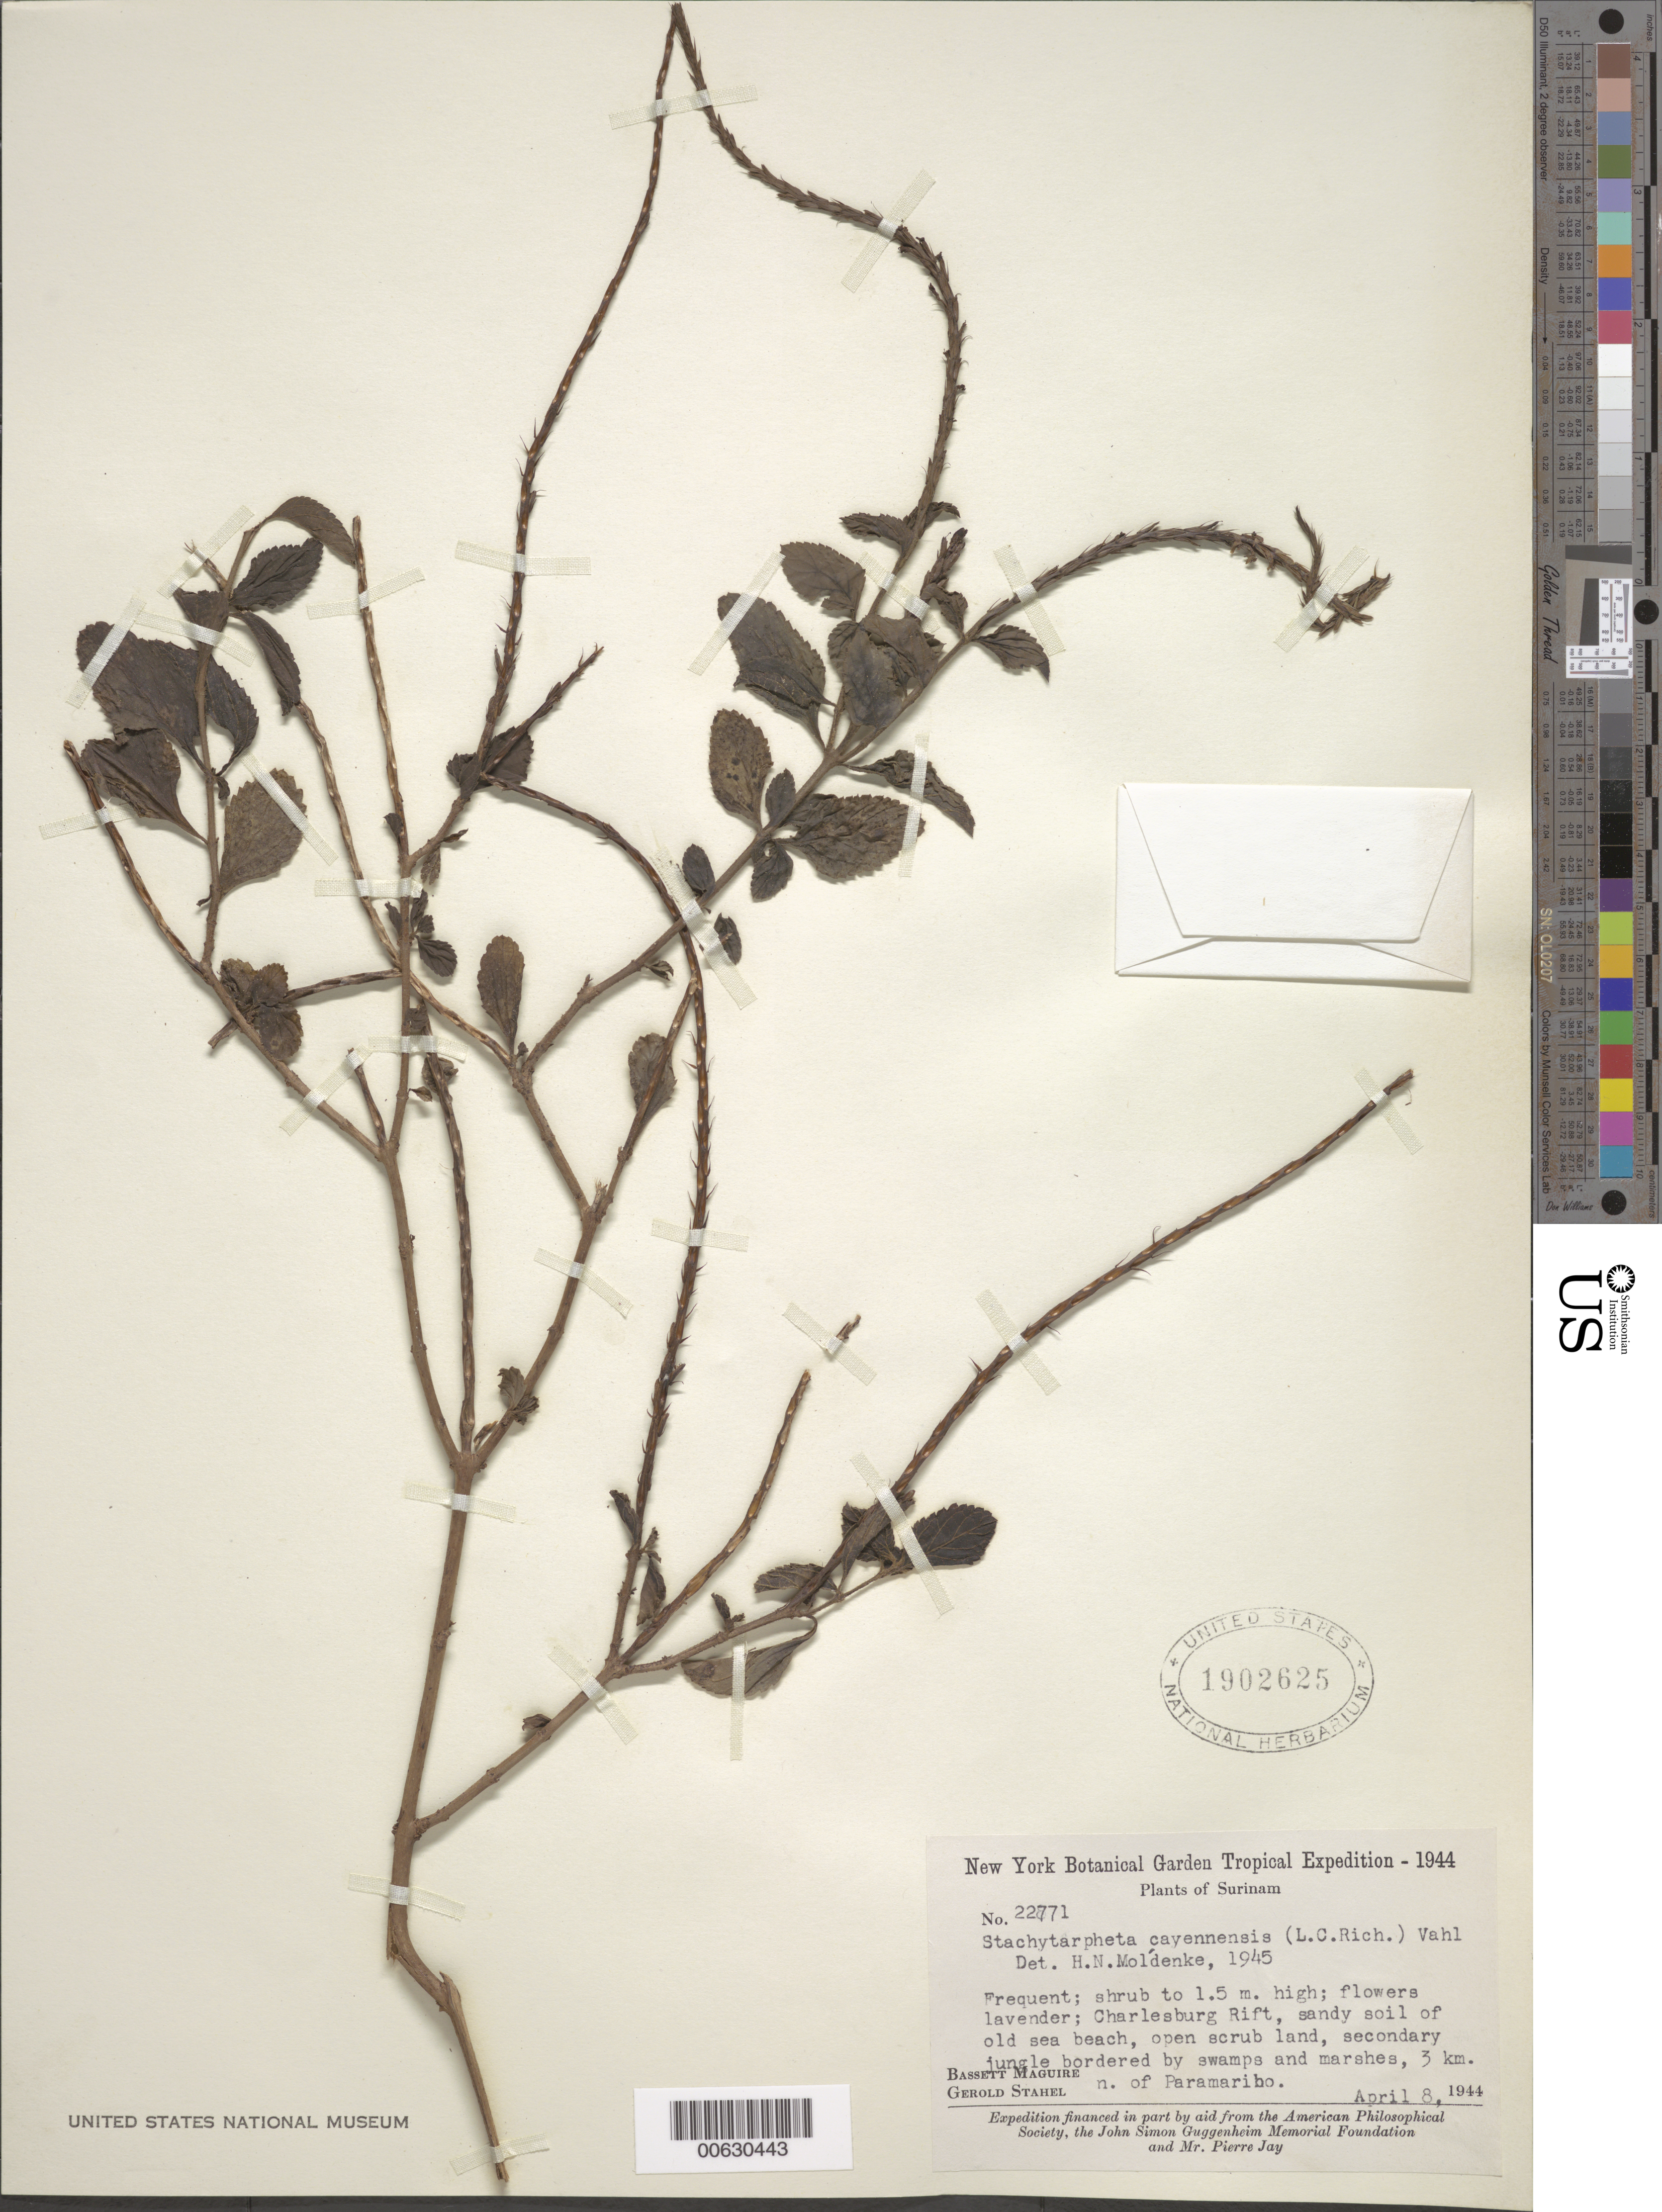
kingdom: Plantae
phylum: Tracheophyta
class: Magnoliopsida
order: Lamiales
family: Verbenaceae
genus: Stachytarpheta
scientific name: Stachytarpheta cayennensis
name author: (Rich.) Vahl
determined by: Moldenke, H. N.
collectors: B. Maguire & G. Stahel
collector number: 22771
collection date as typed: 8-Apr-44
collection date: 1944-04-08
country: Suriname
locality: Paramaribo, 3 km N of, Charlesburg Rift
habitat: Sandy soil of old sea beach, old sea beach, open scrub land, secondary jungle bordered by swamps and marshes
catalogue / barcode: US 1902625